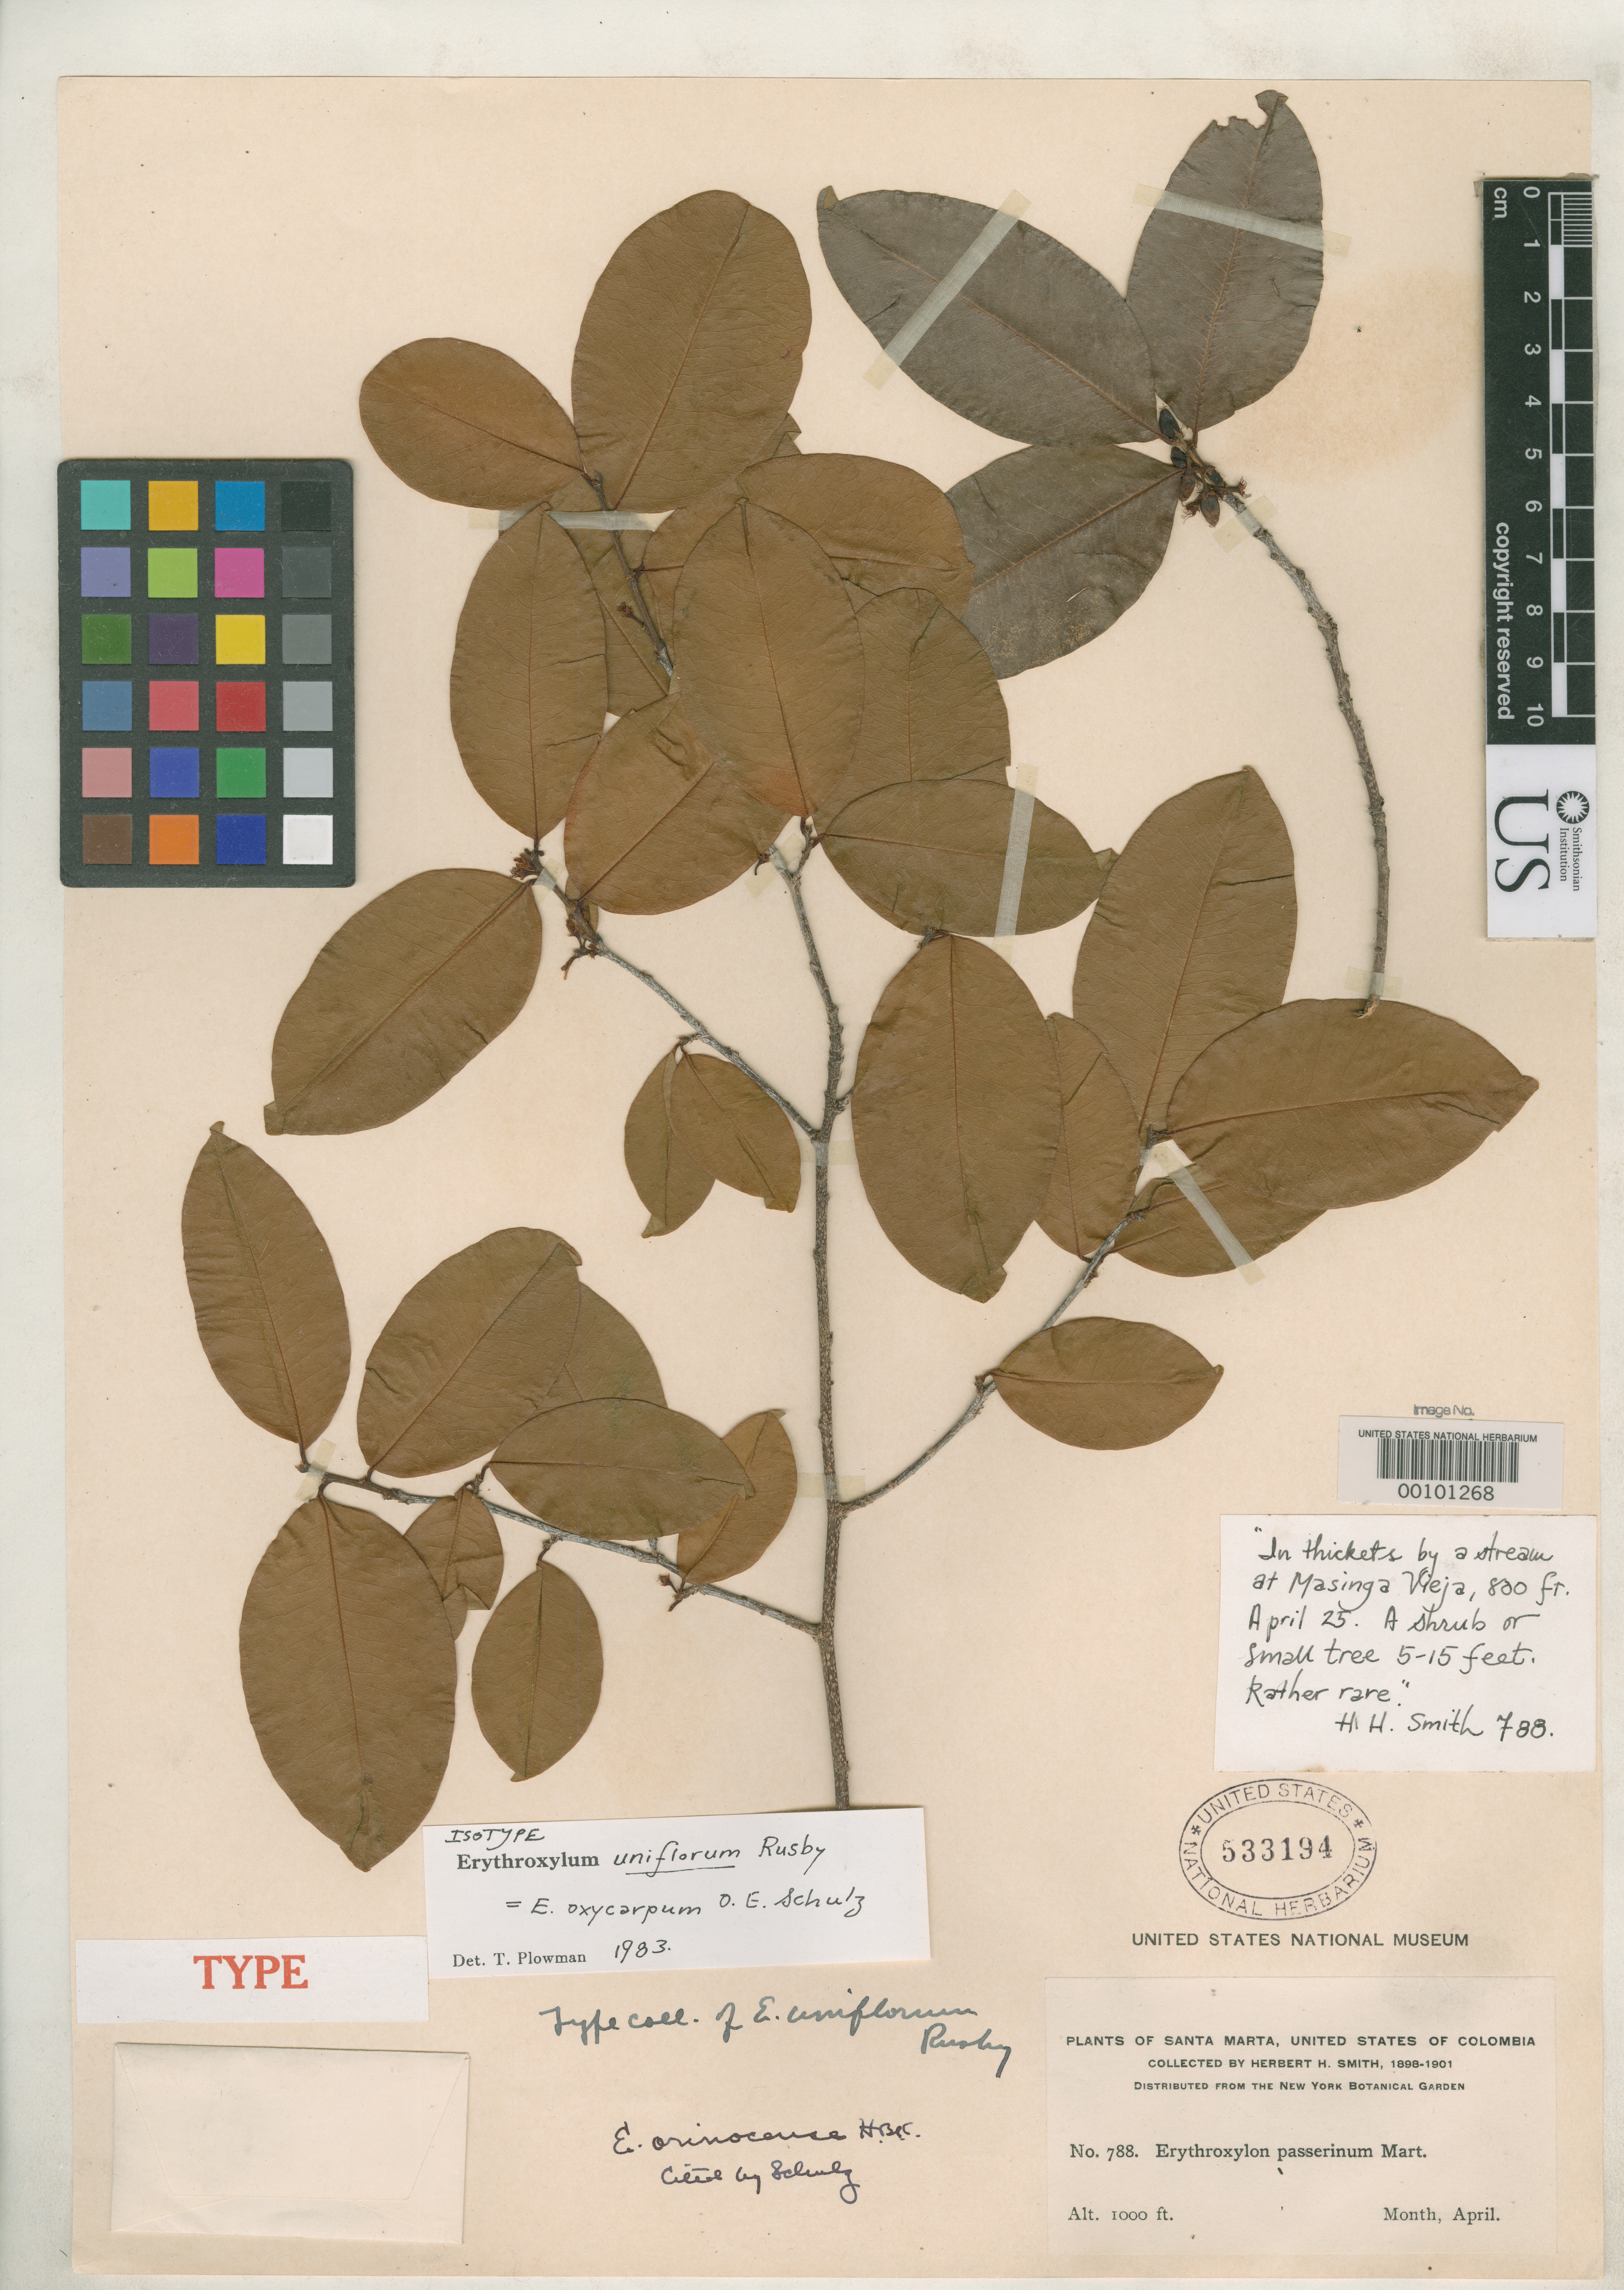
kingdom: Plantae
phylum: Tracheophyta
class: Magnoliopsida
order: Malpighiales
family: Erythroxylaceae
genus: Erythroxylum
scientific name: Erythroxylum uniflorum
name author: Rusby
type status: Isotype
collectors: Herbert H. Smith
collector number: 788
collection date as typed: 1898 to -- --- 1899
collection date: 1898/1899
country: Colombia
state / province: Magdalena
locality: Santa Marta.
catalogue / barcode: US 533194